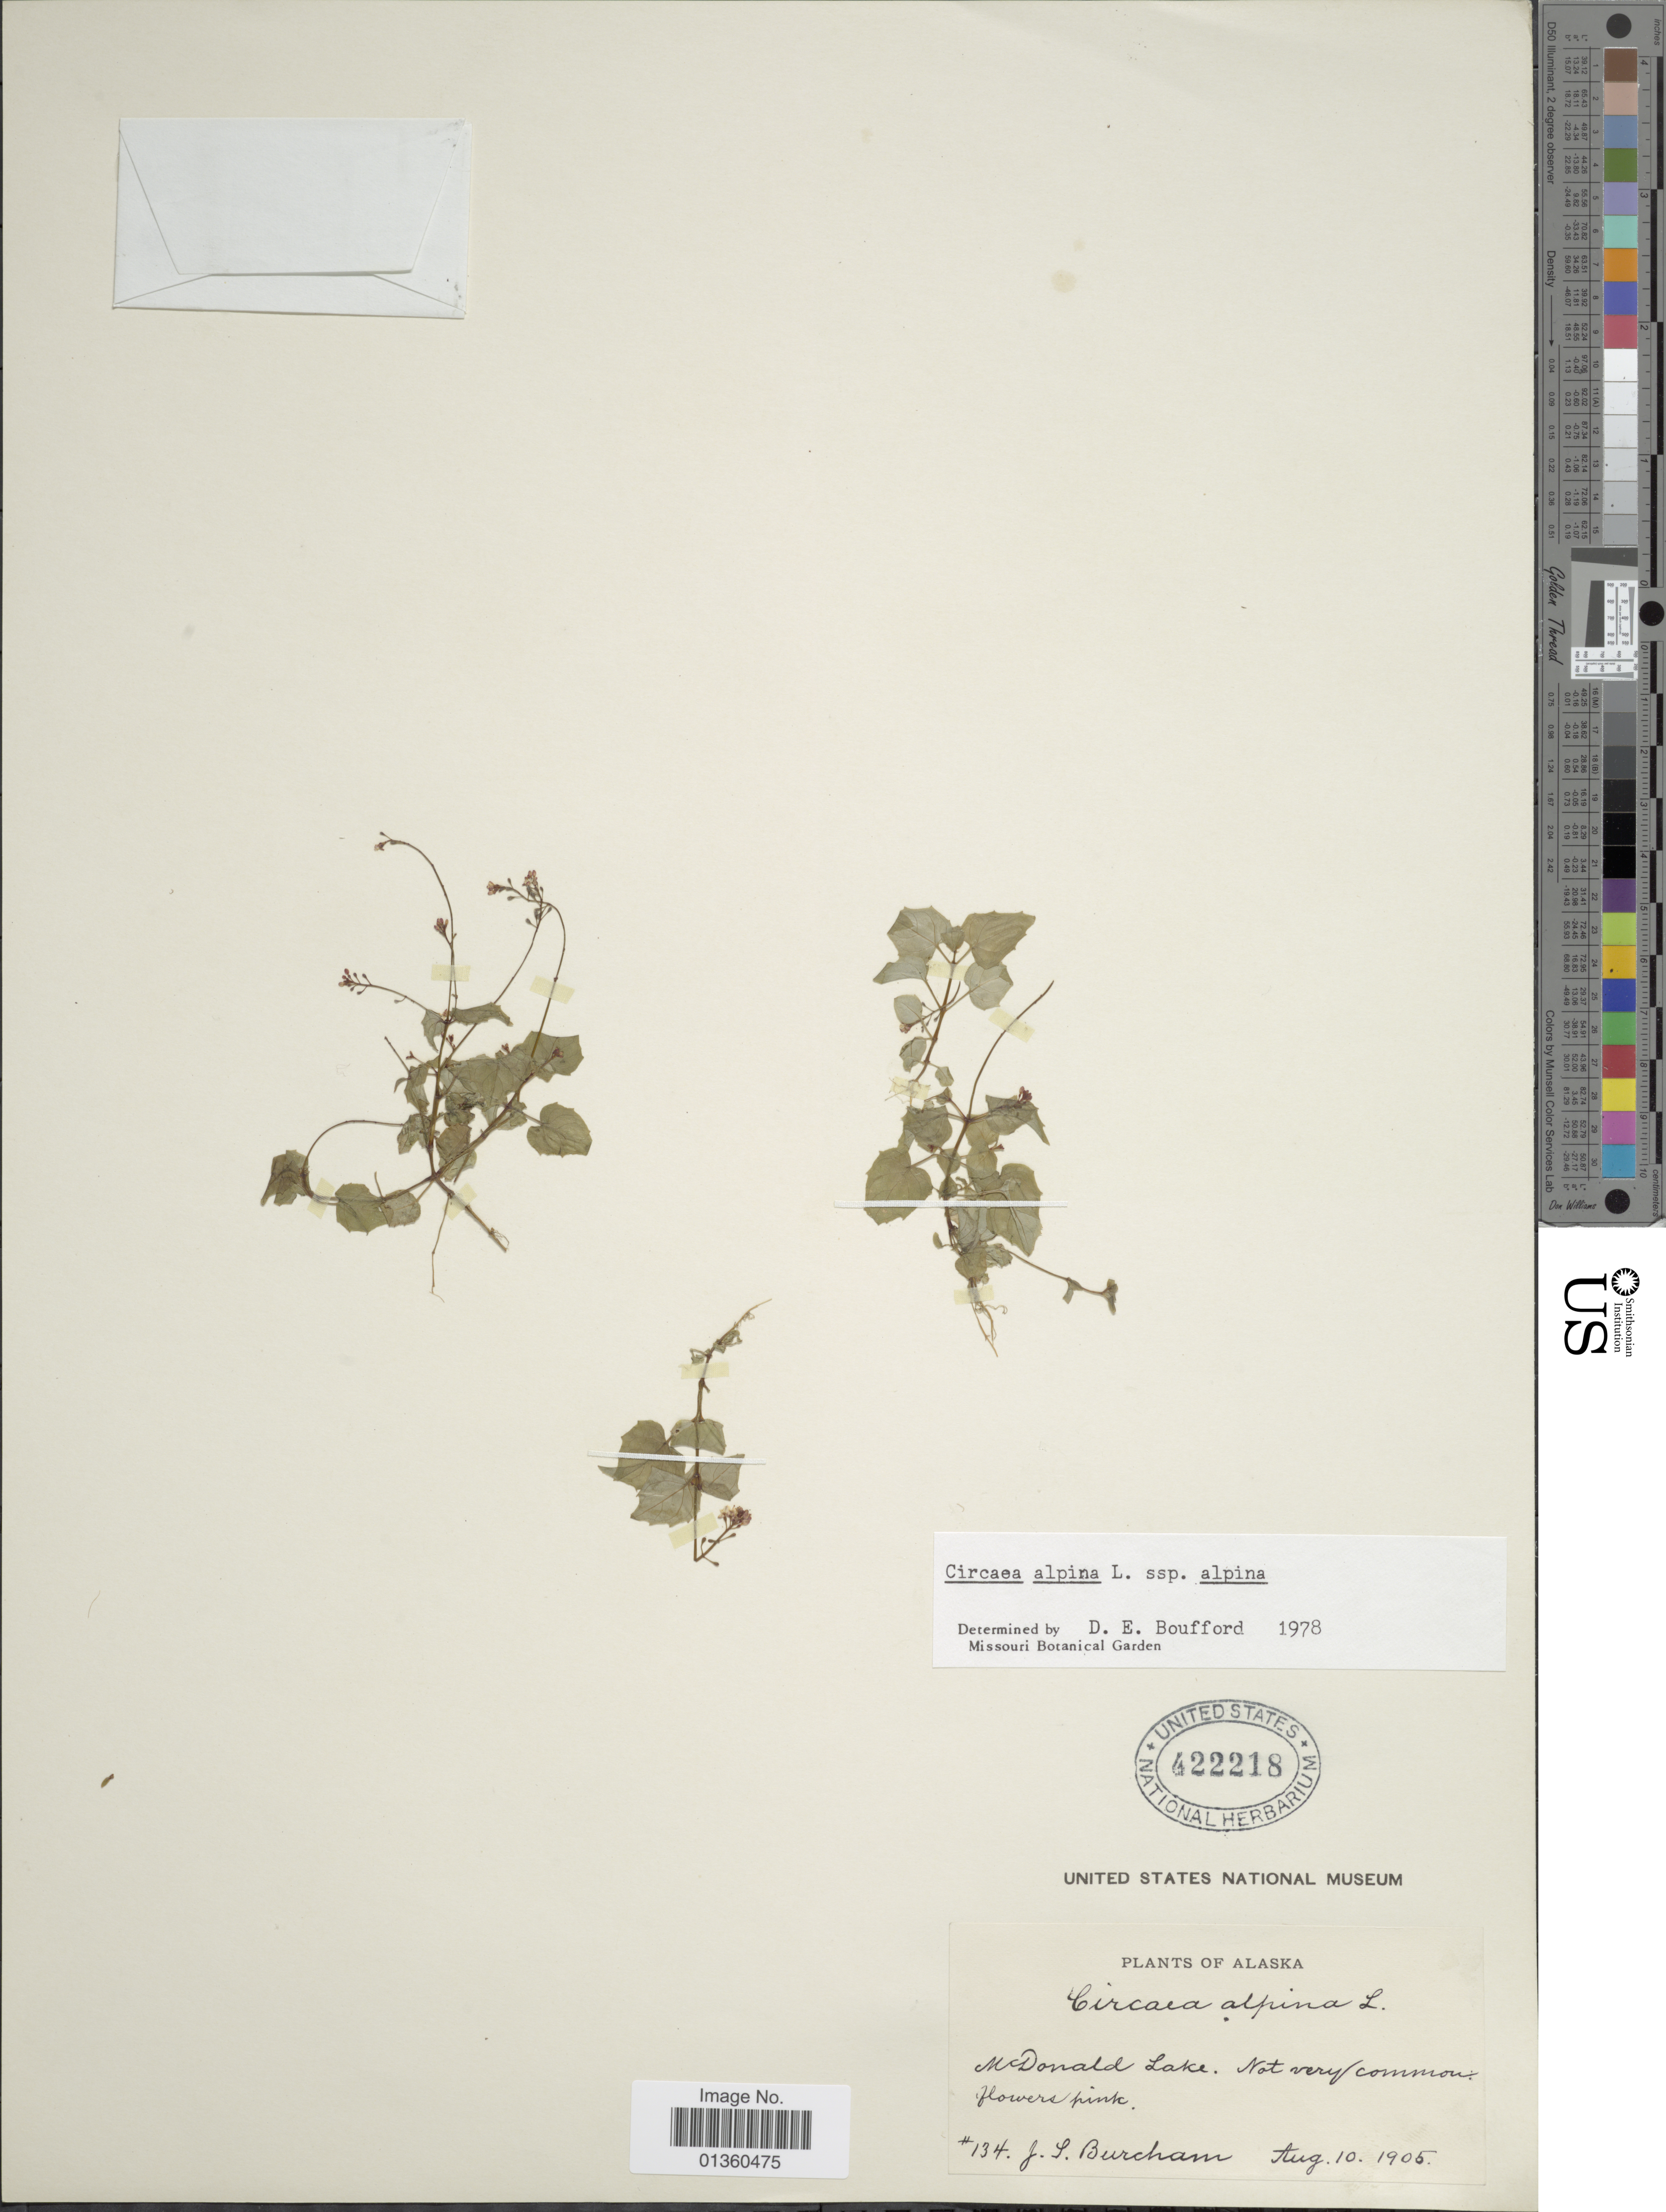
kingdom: Plantae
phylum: Tracheophyta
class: Magnoliopsida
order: Myrtales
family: Onagraceae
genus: Circaea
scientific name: Circaea alpina subsp. alpina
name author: L.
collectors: J. Burcham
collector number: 134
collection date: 1905-08-10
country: United States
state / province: Alaska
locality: McDonald Lake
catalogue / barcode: US 422218